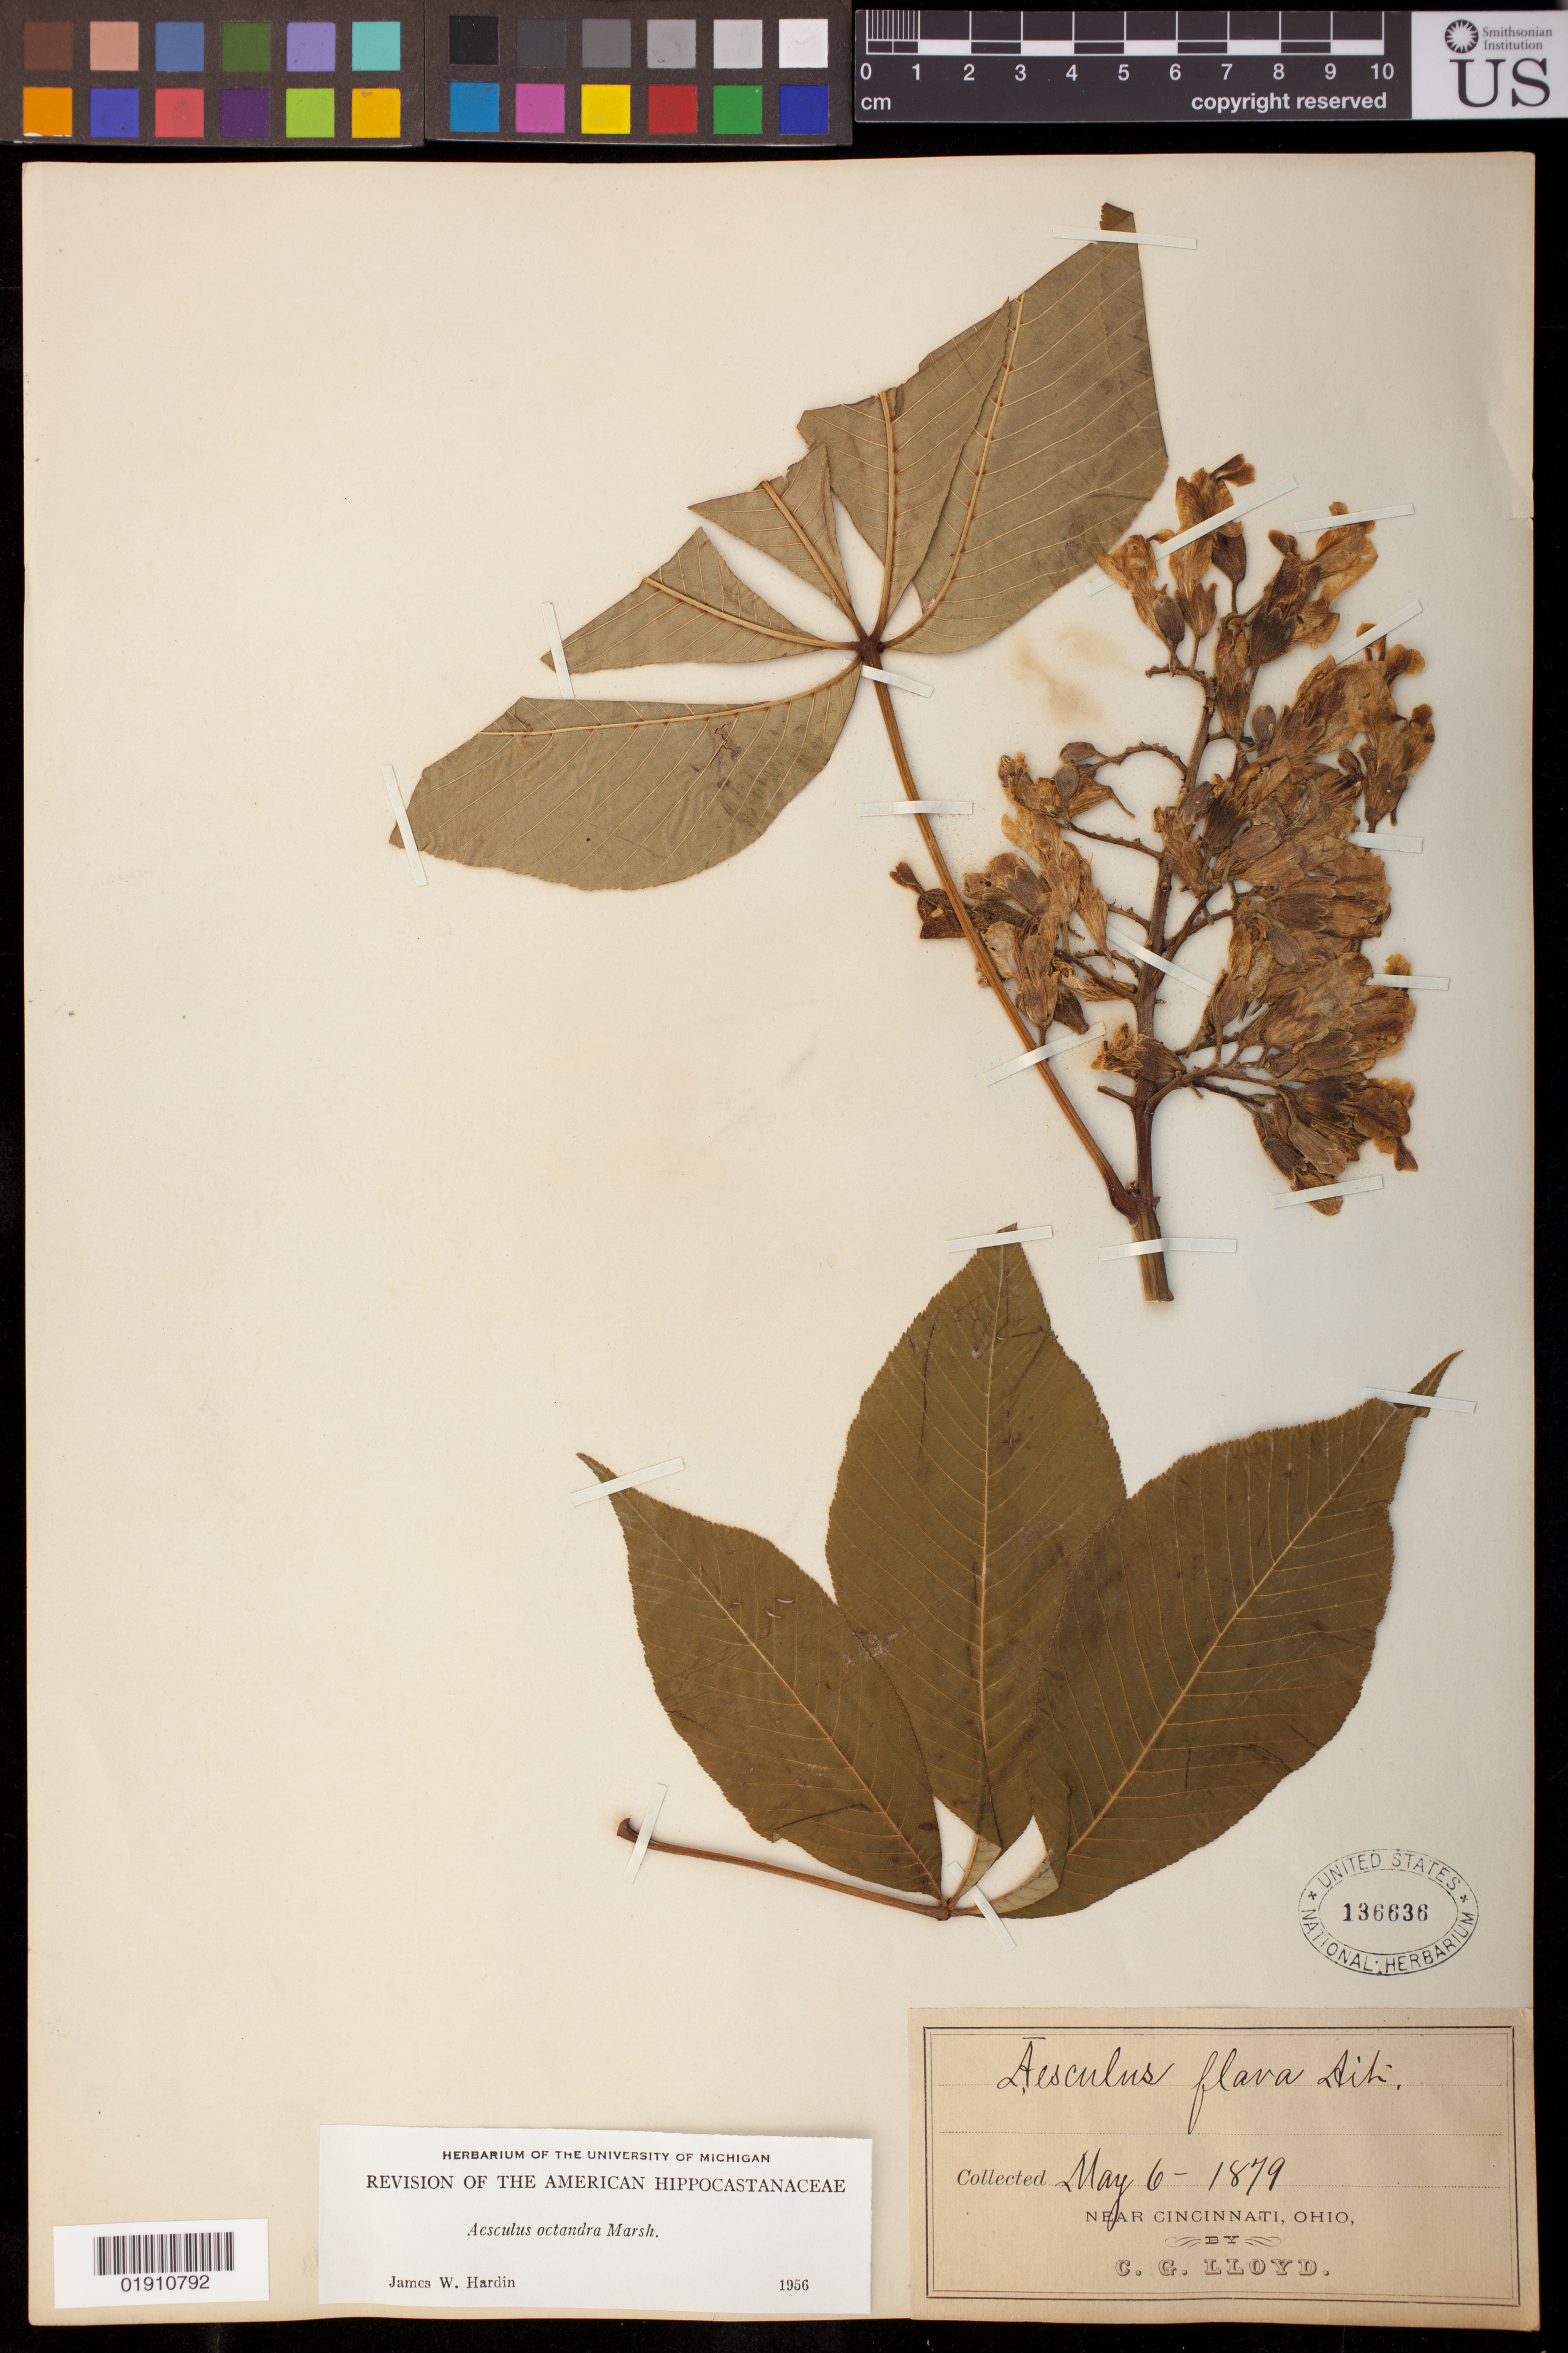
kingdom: Plantae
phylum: Tracheophyta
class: Magnoliopsida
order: Sapindales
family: Sapindaceae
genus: Aesculus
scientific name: Aesculus octandra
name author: Marshall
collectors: C. G. Lloyd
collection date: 1879-05-06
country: United States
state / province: Ohio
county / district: Hamilton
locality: near Cincinnati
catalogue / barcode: US 136636